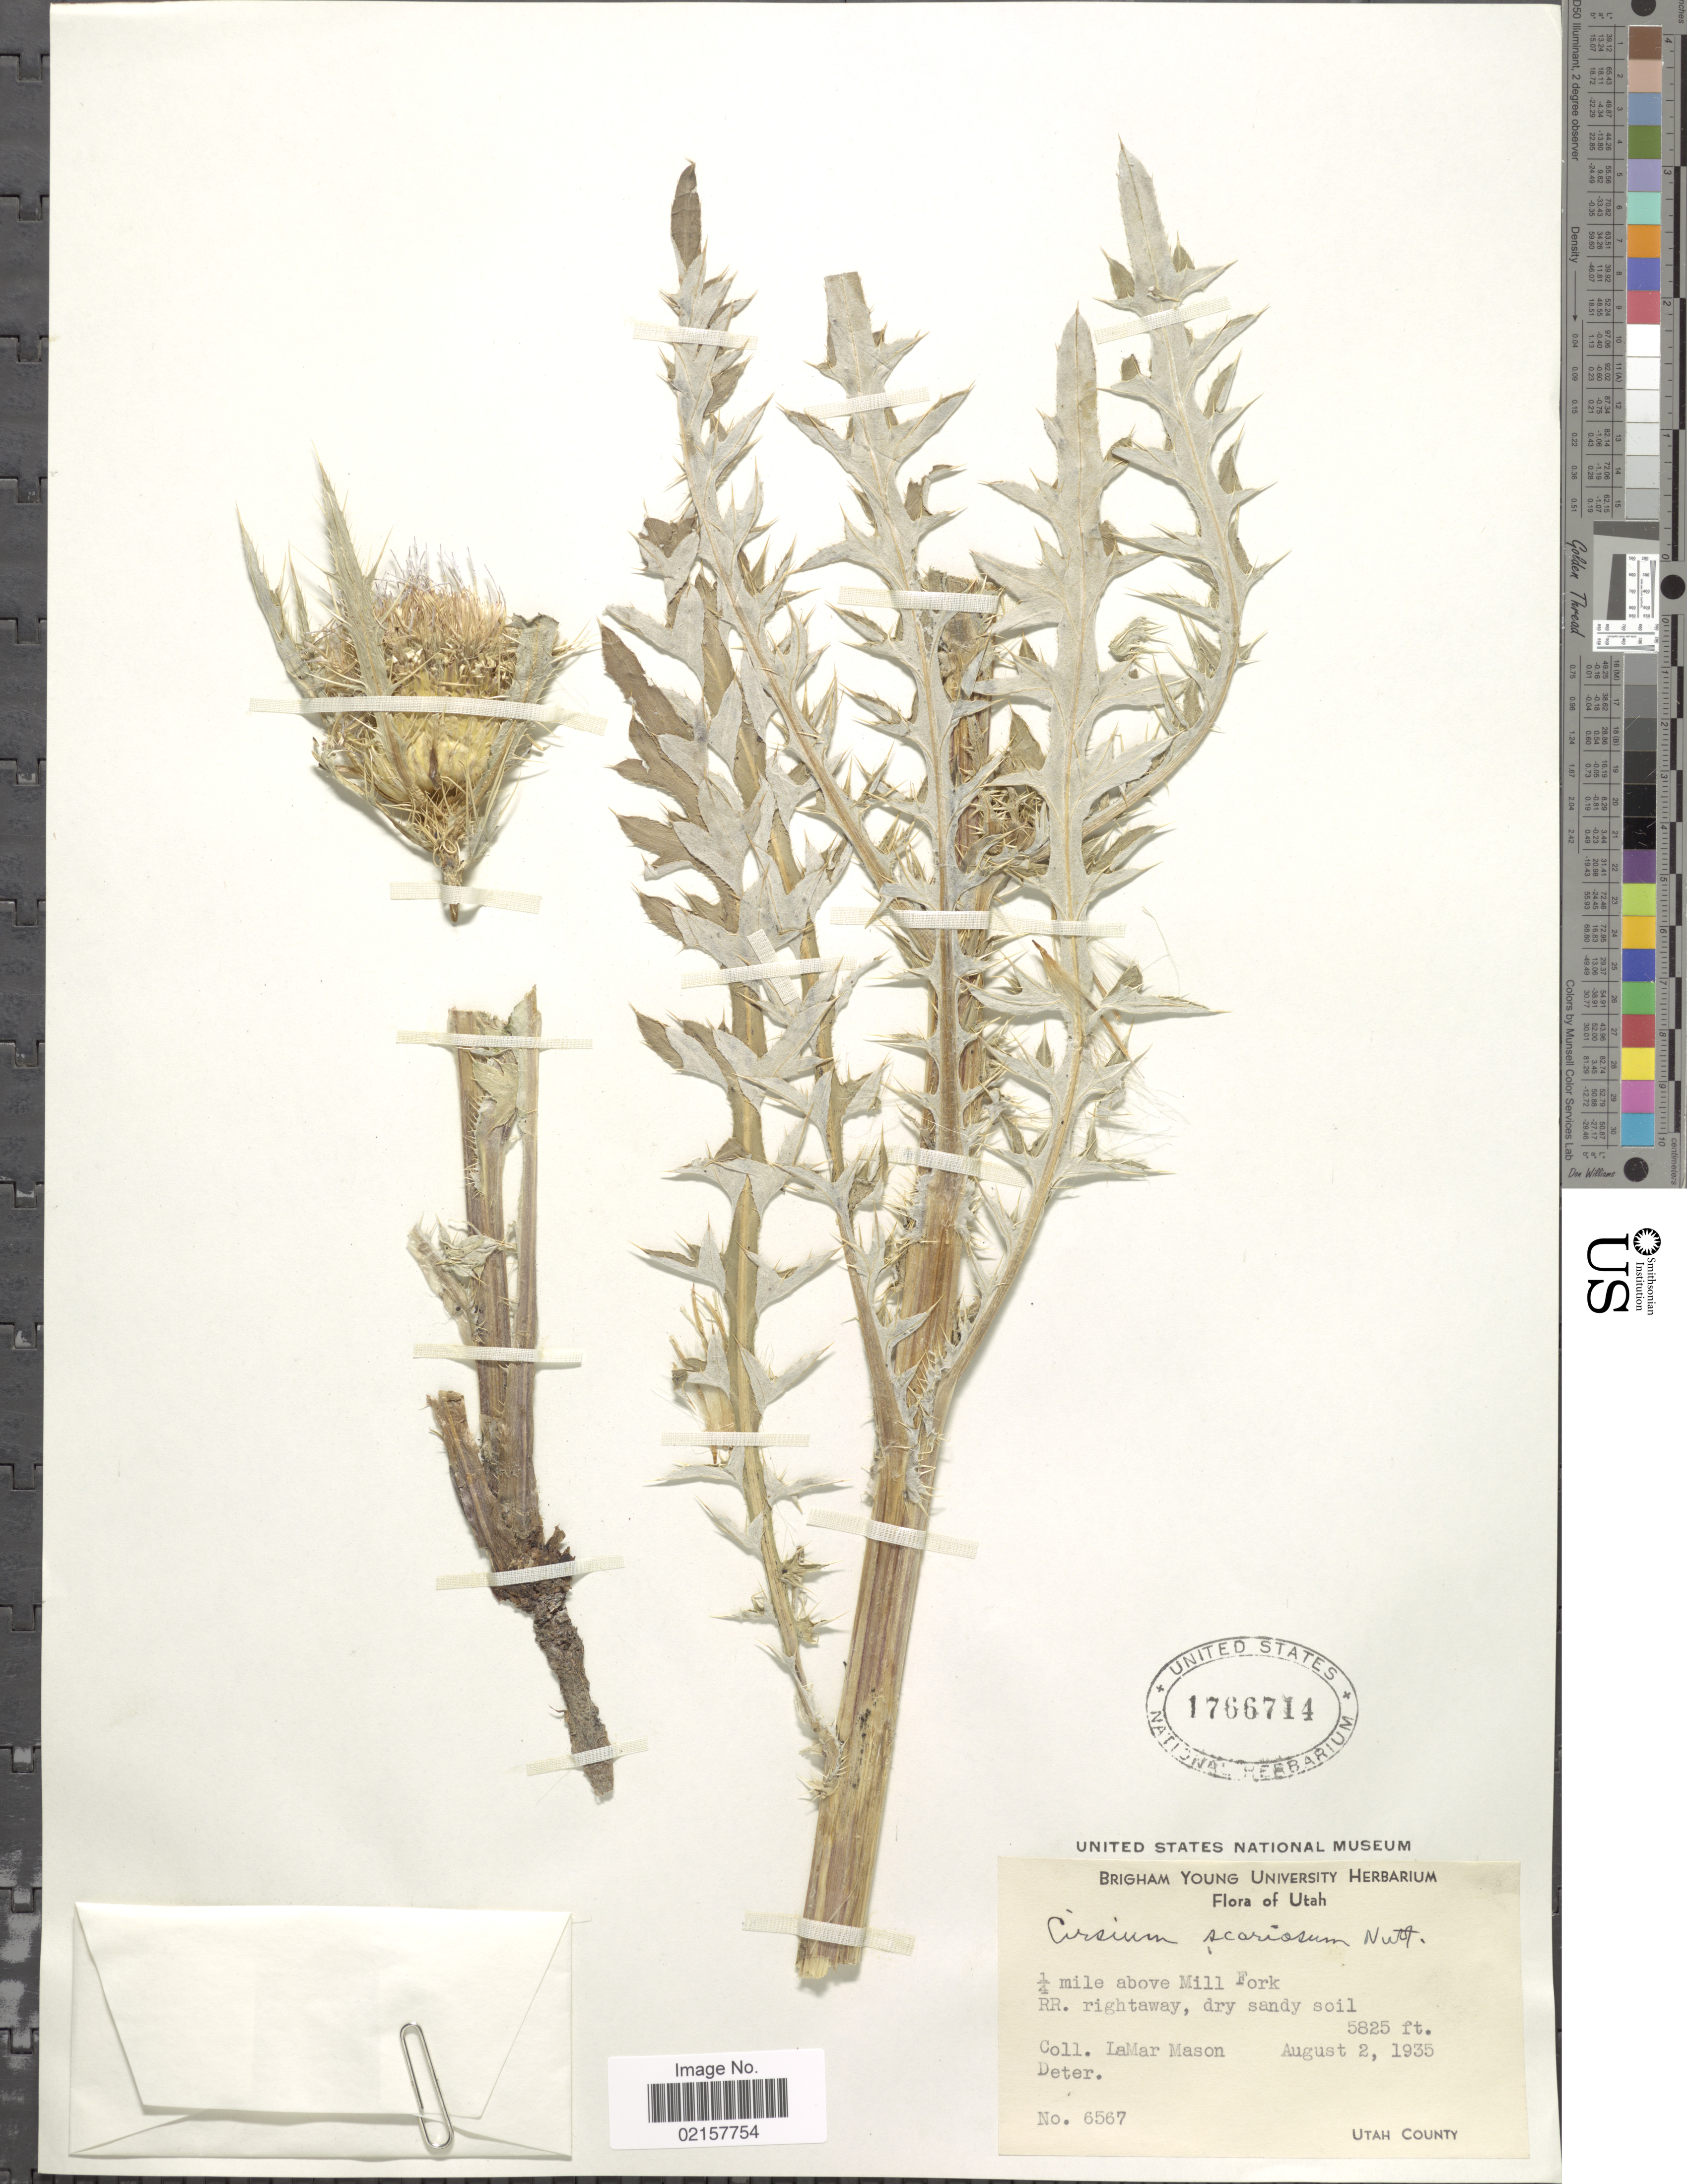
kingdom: Plantae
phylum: Tracheophyta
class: Magnoliopsida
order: Asterales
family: Asteraceae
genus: Cirsium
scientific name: Cirsium scariosum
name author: Nutt.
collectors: L. Mason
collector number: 6567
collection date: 1935-08-02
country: United States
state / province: Utah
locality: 1/4 mile above Mill Fork RR. rightway, dry sandy soil.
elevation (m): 1775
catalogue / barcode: US 1766714